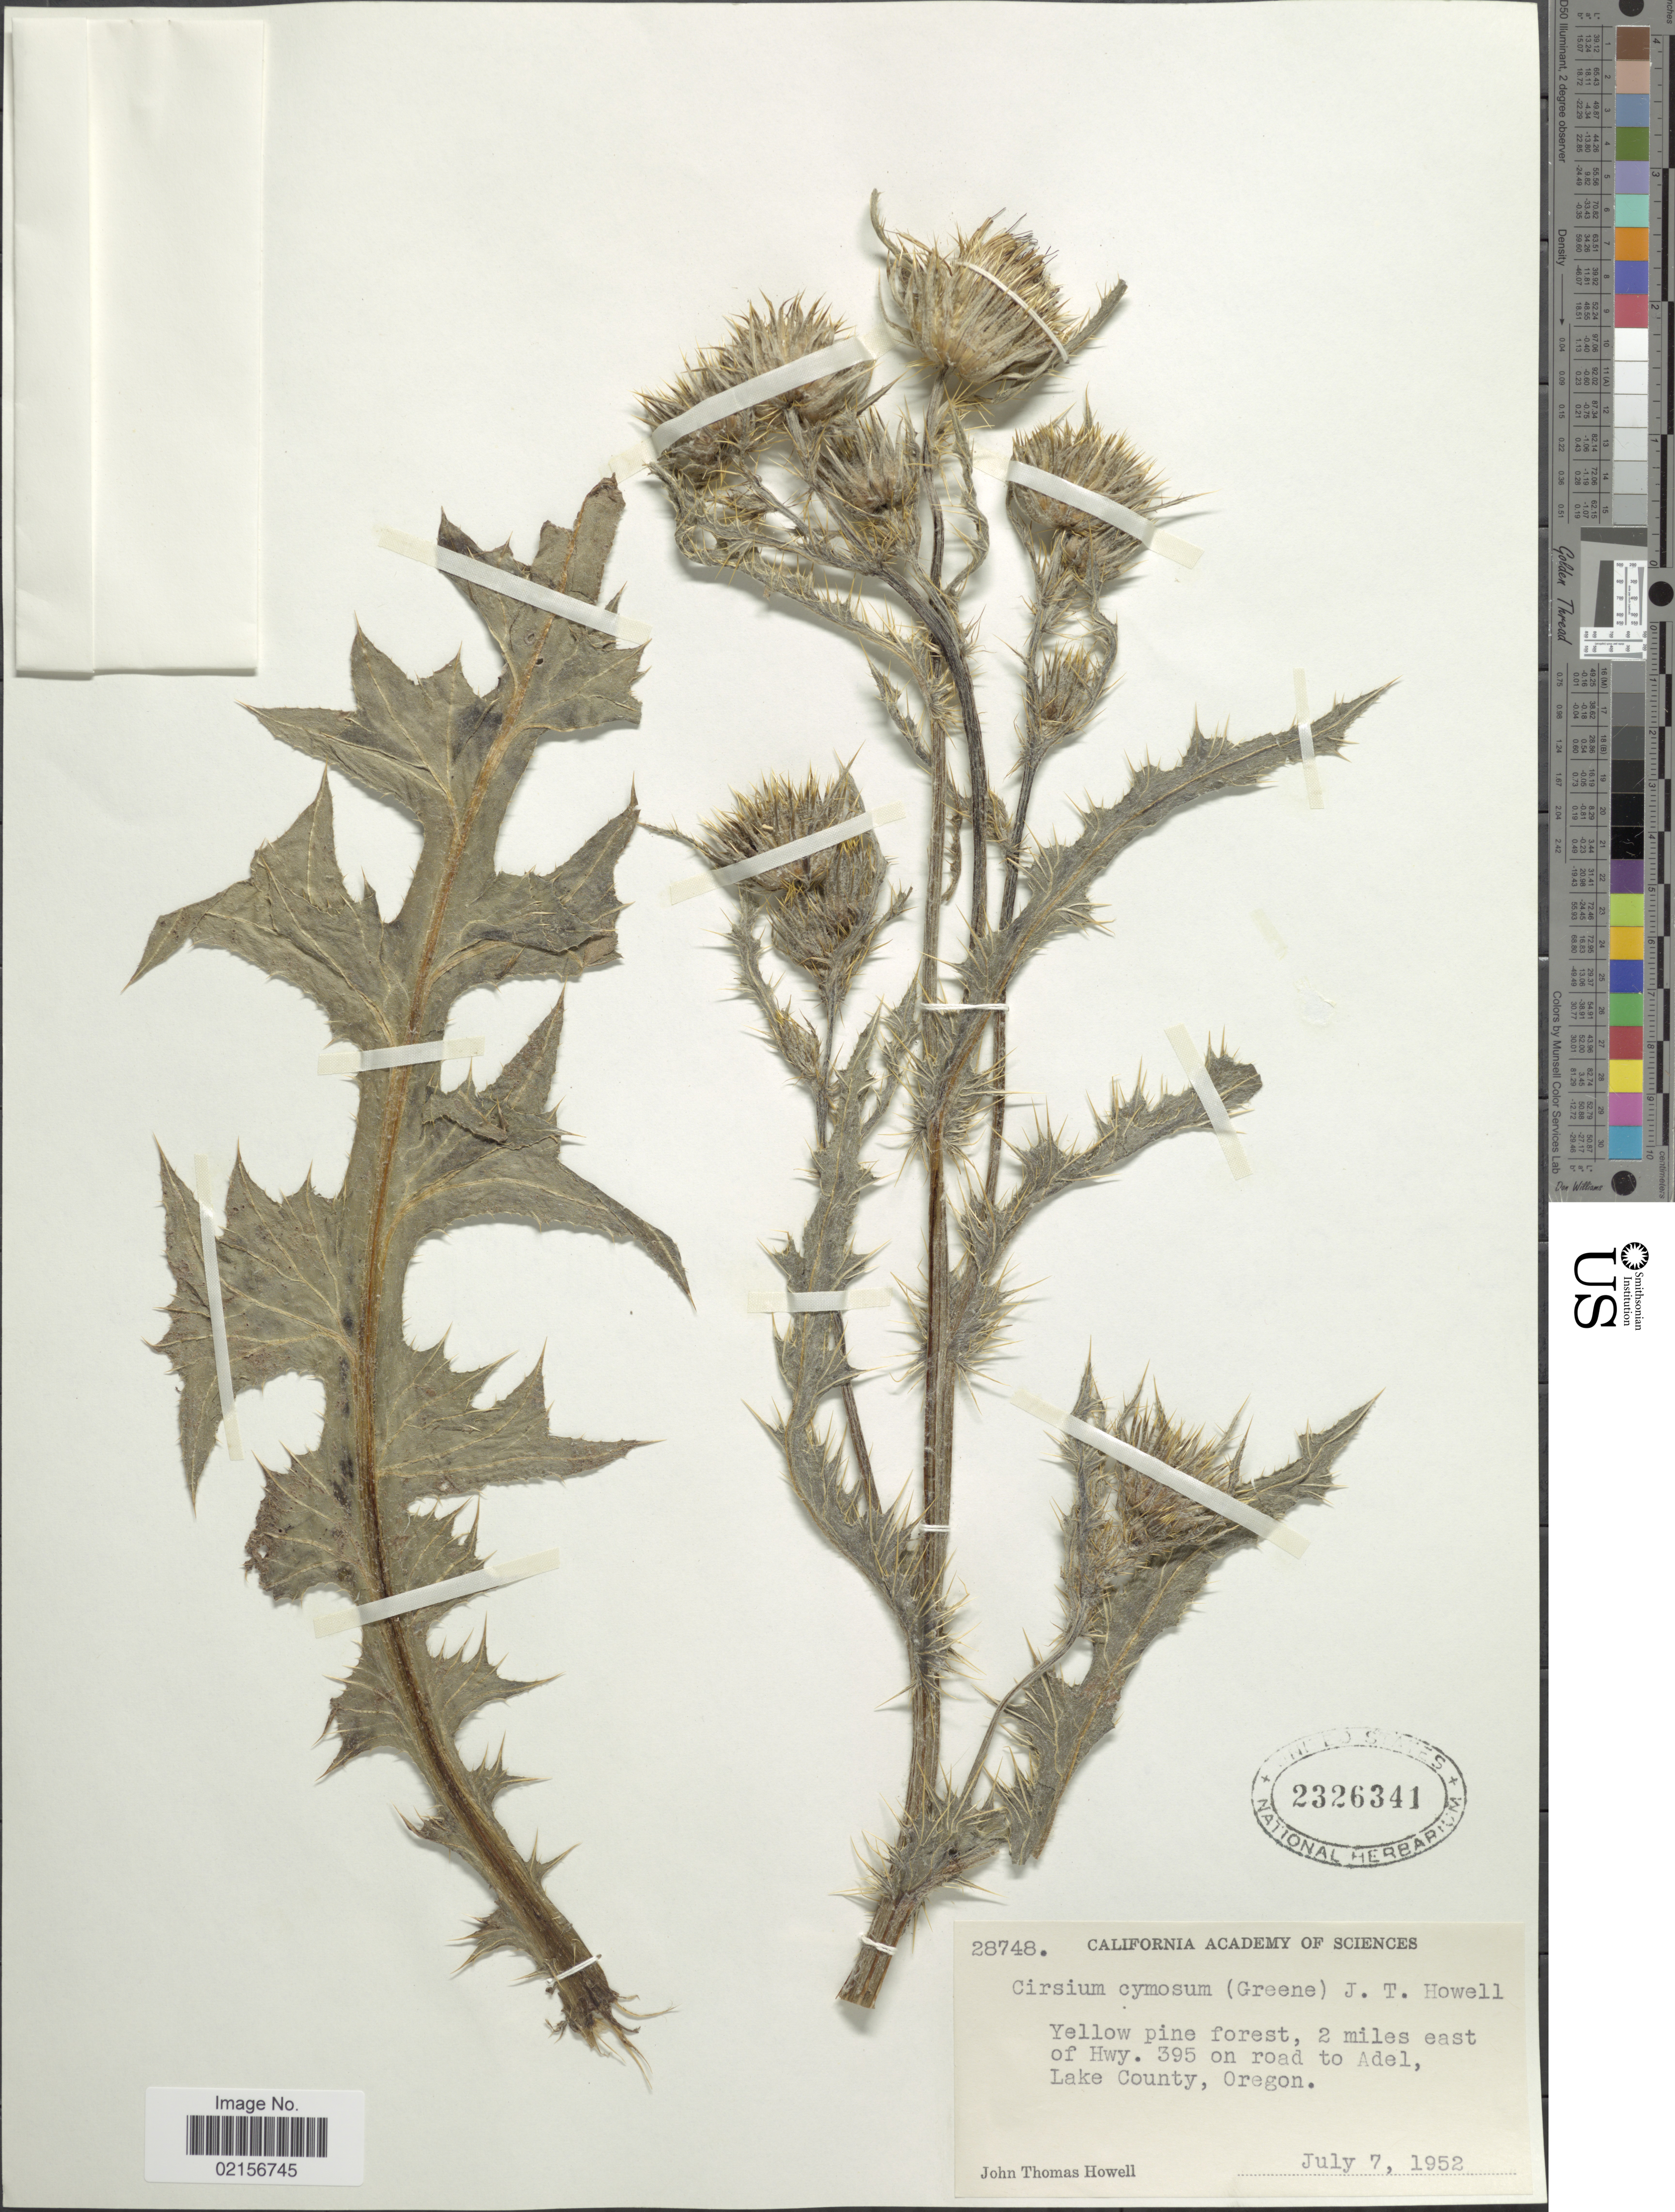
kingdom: Plantae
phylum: Tracheophyta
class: Magnoliopsida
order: Asterales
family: Asteraceae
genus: Cirsium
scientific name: Cirsium cymosum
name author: (Greene) J.T. Howell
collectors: J. T. Howell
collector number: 28748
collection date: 1952-07-07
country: United States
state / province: Oregon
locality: Yellow pine forest, 2 miles east of Hwy. 395 on road to Adel, Lake County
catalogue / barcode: US 2326341